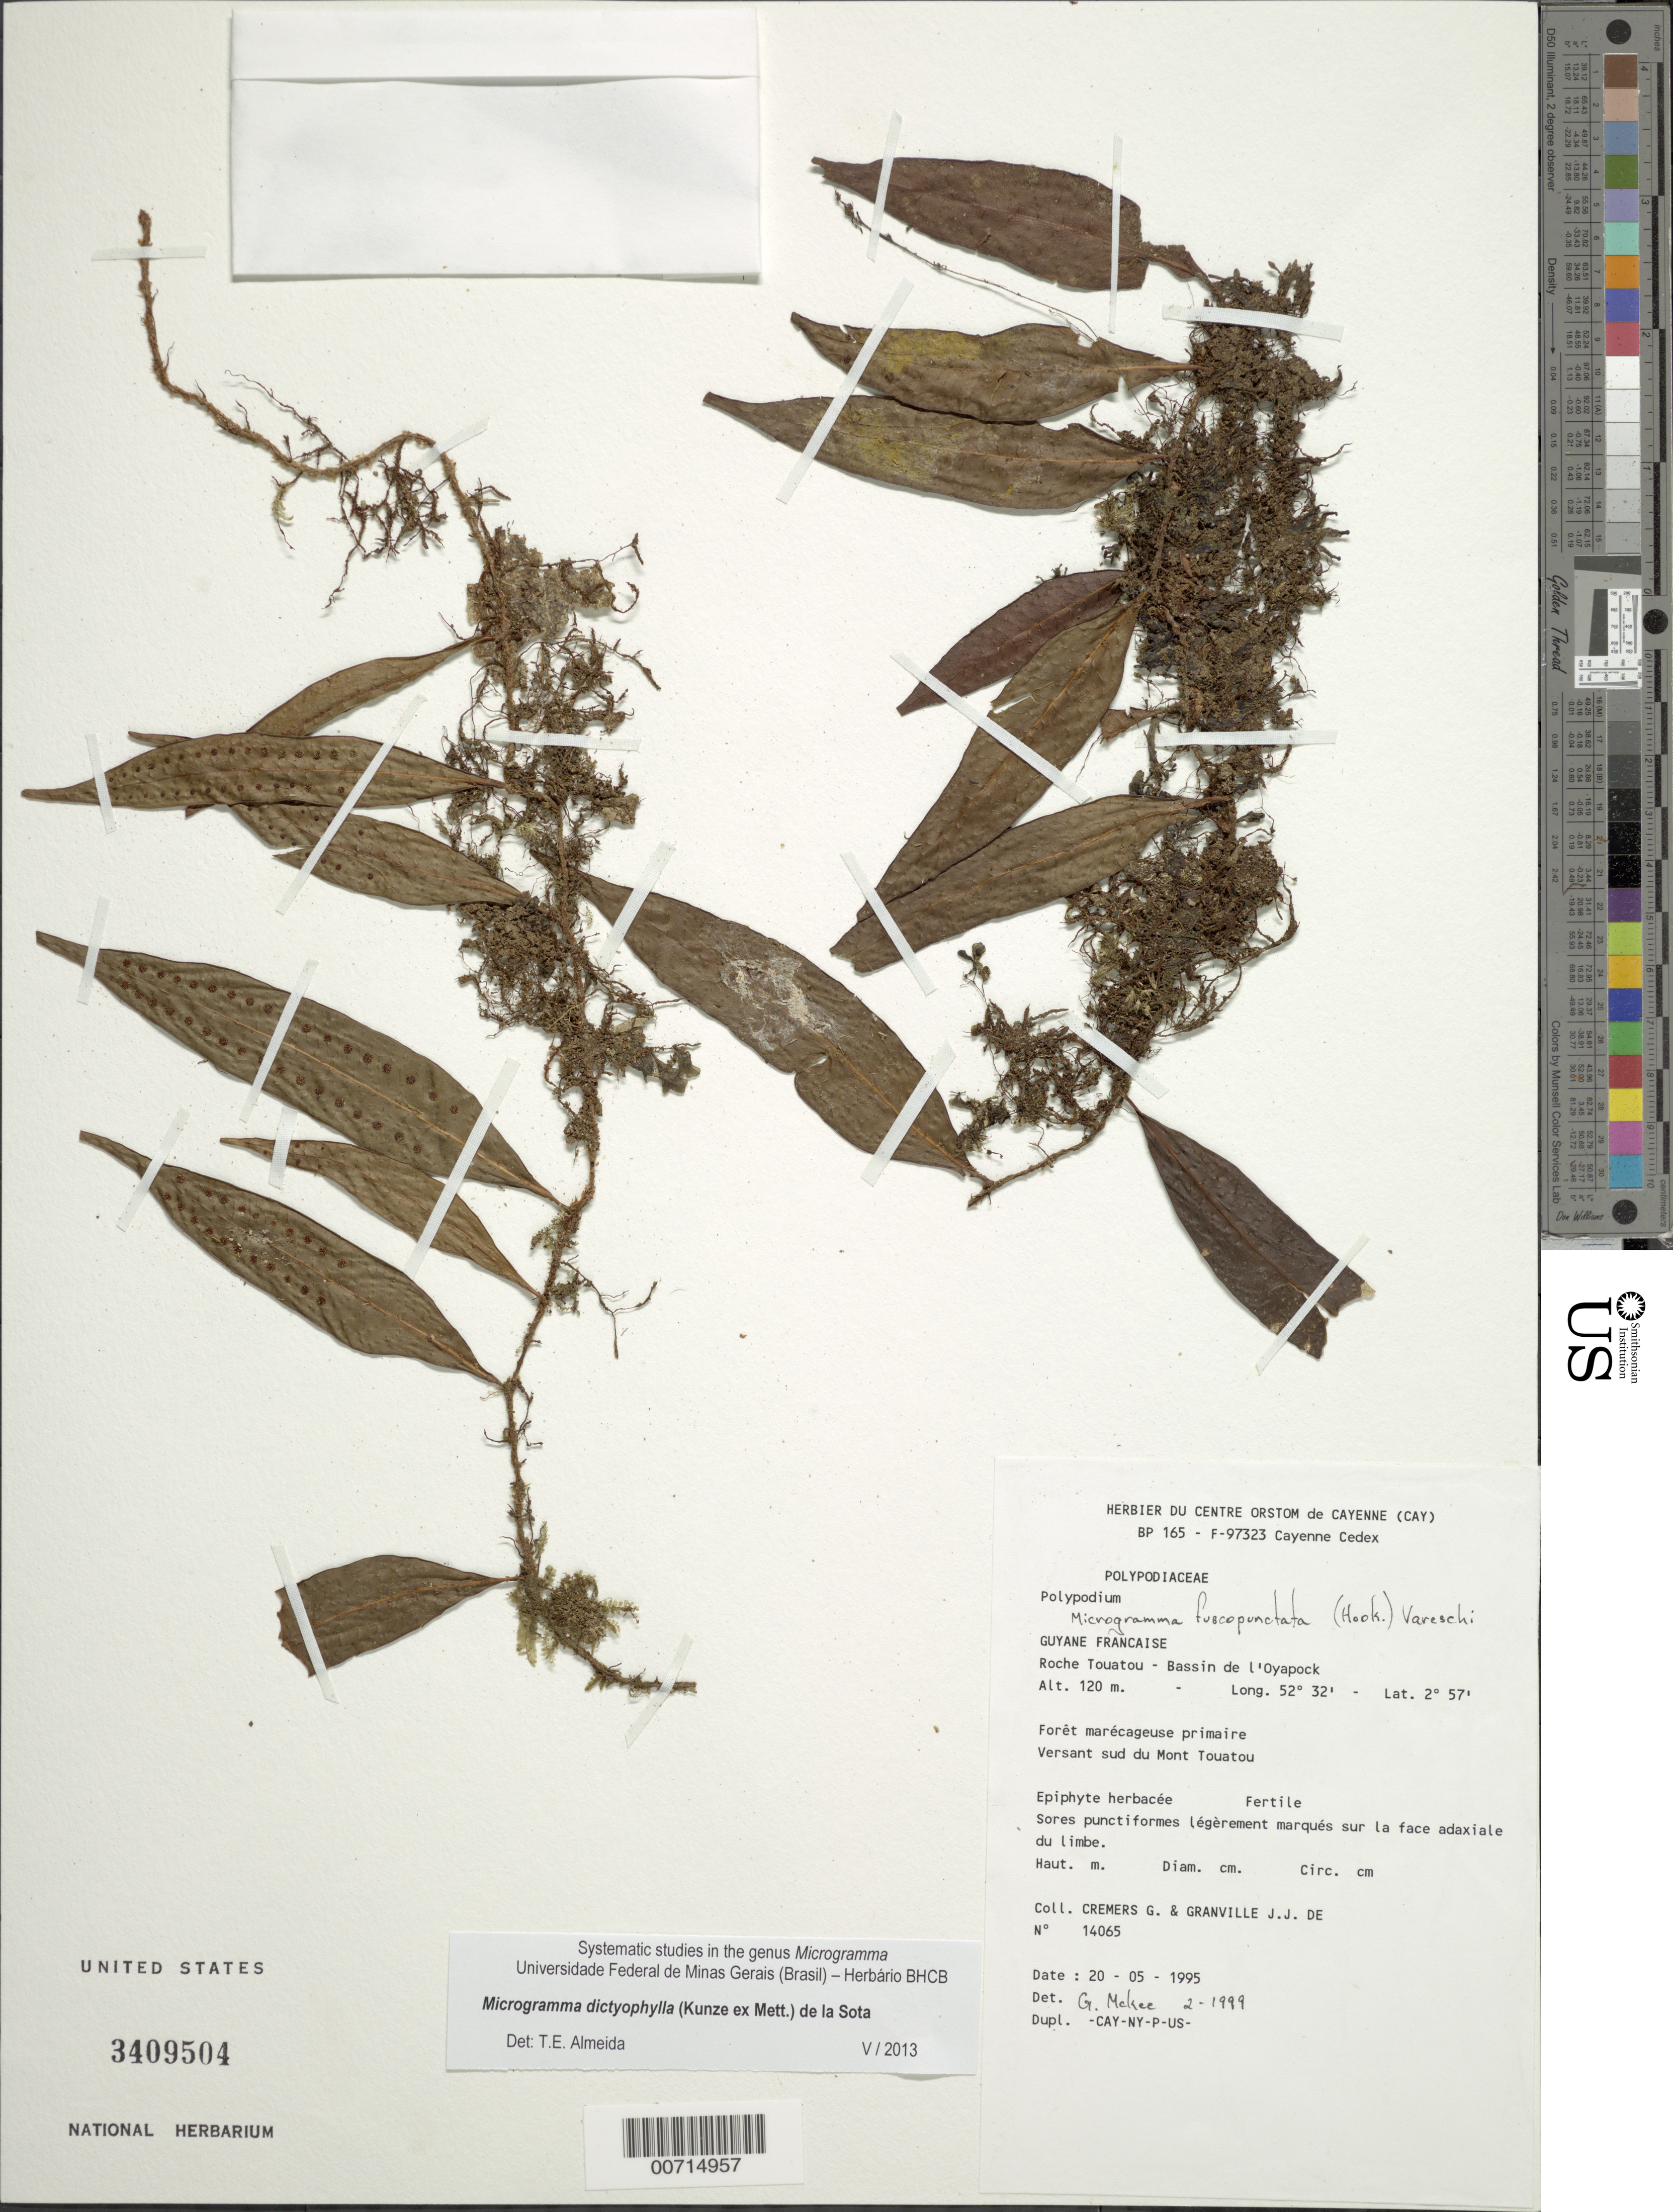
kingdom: Plantae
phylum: Tracheophyta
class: Polypodiopsida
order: Polypodiales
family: Polypodiaceae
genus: Microgramma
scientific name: Microgramma dictyophylla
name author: (Kunze ex Mett.) de la Sota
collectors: G. Cremers & J.-J. de Granville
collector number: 14065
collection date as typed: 20-May-95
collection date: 1995-05-20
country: French Guiana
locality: Roche Touatou, Bassin de l'Oyapock, versant sud du Mont Touatou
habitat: Forêt marécageuse primaire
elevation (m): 120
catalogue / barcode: US 3409504